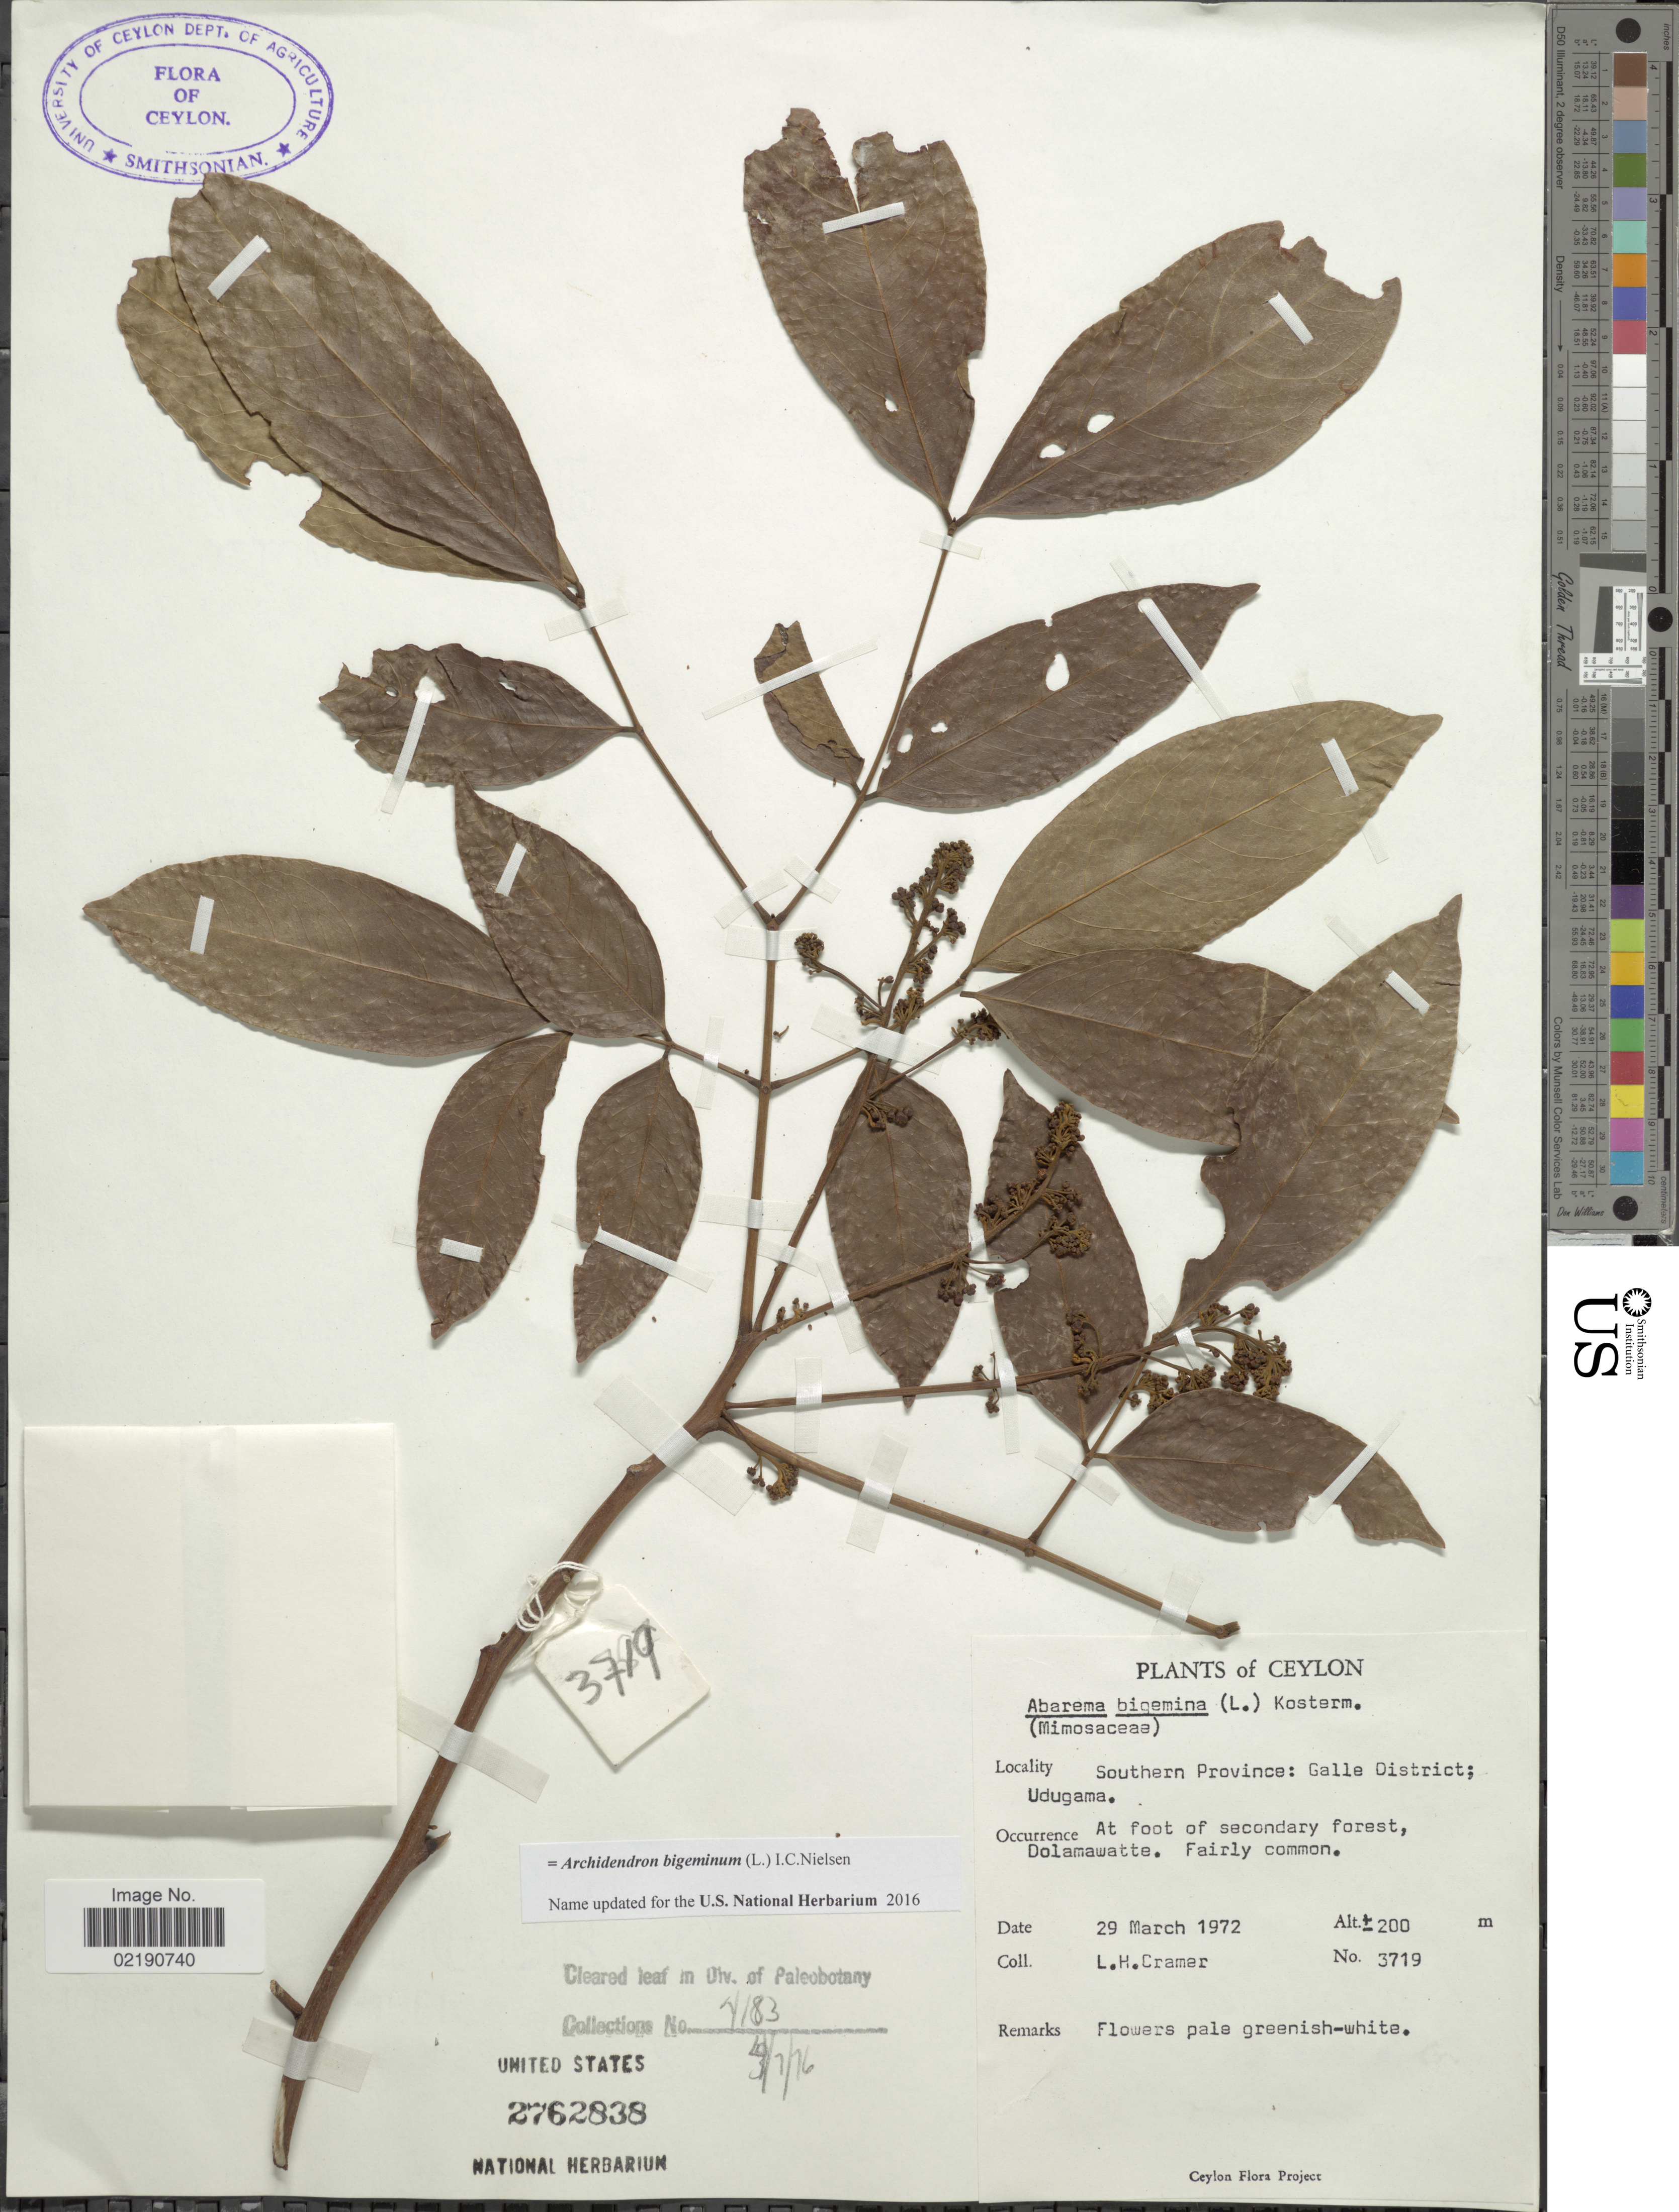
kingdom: Plantae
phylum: Tracheophyta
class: Magnoliopsida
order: Fabales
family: Fabaceae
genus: Archidendron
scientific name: Archidendron bigeminum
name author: I.C. Nielsen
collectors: L. H. Cramer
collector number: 3719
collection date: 1972-03-29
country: Sri Lanka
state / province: Southern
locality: Ceylon, Galle District, Udugama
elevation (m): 200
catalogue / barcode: US 2762838